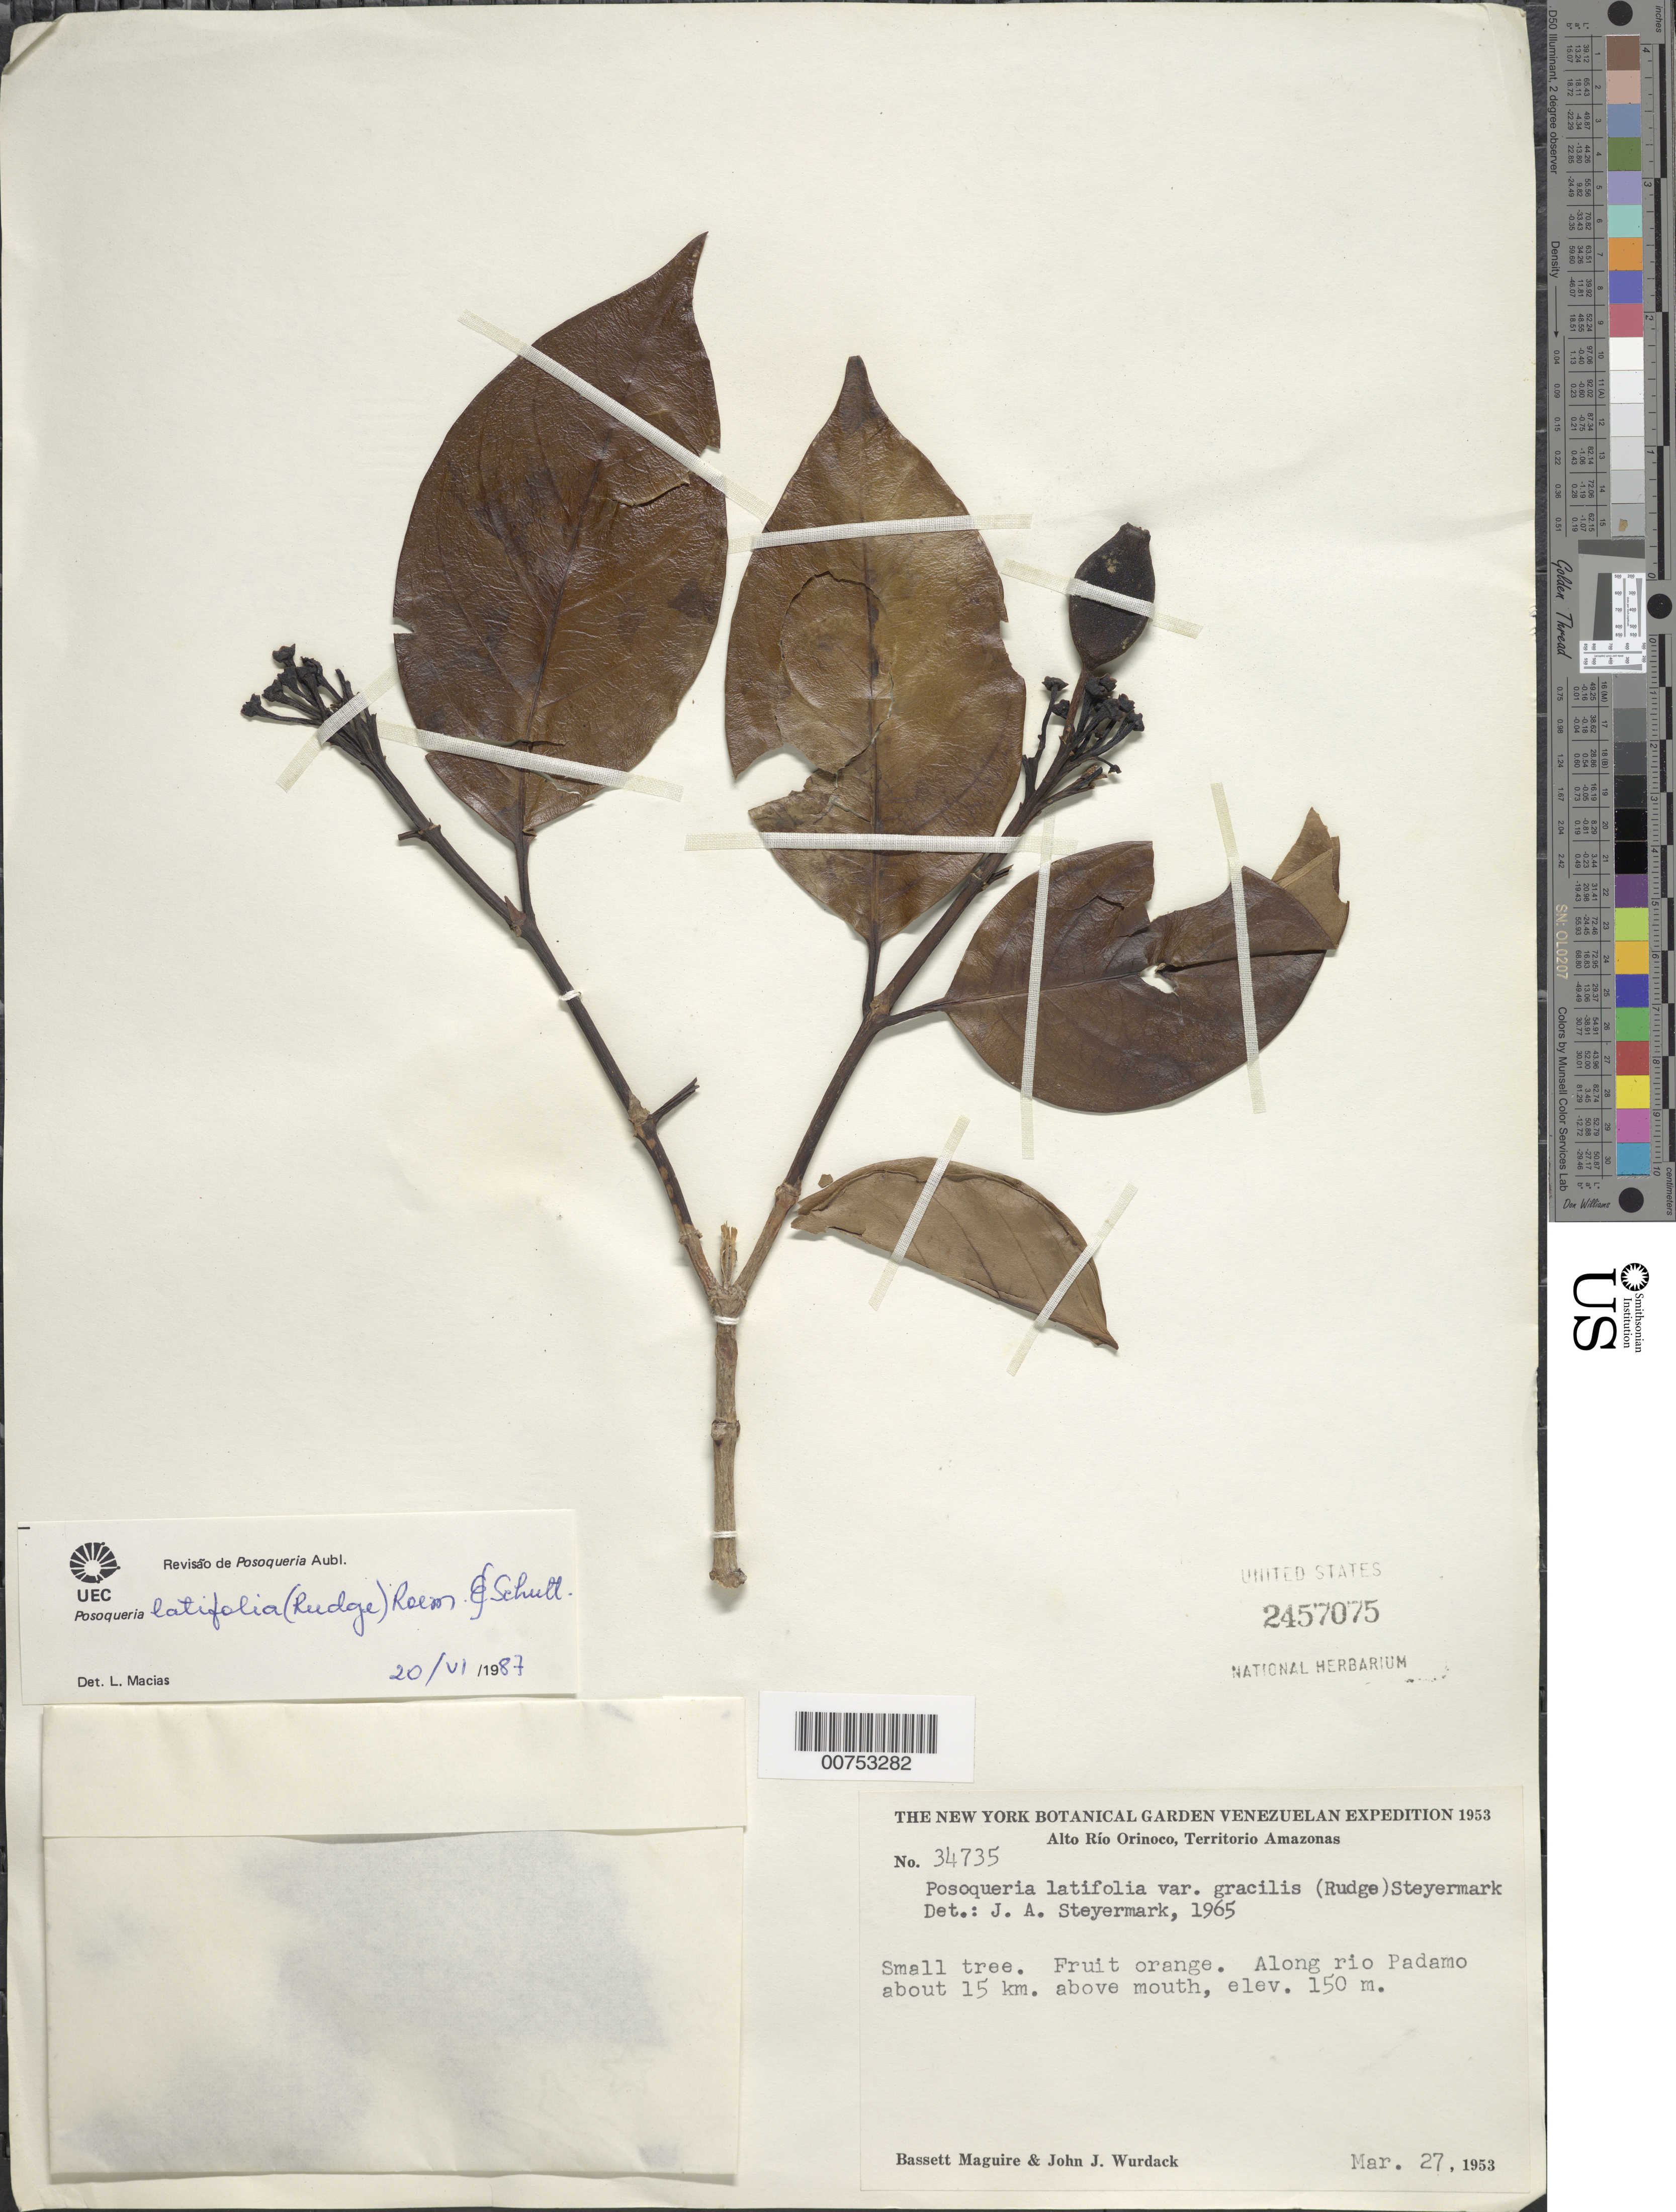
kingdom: Plantae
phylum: Tracheophyta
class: Magnoliopsida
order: Gentianales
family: Rubiaceae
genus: Posoqueria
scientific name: Posoqueria latifolia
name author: (Rudge) Roem. & Schult.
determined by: Macias, L.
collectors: B. Maguire & J. J. Wurdack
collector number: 34735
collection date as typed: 27-Mar-53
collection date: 1953-03-27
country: Venezuela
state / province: Amazonas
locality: Alto Río Orinoco, Río Padamo, 15 km above mouth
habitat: Along river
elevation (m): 150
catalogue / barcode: US 2457075